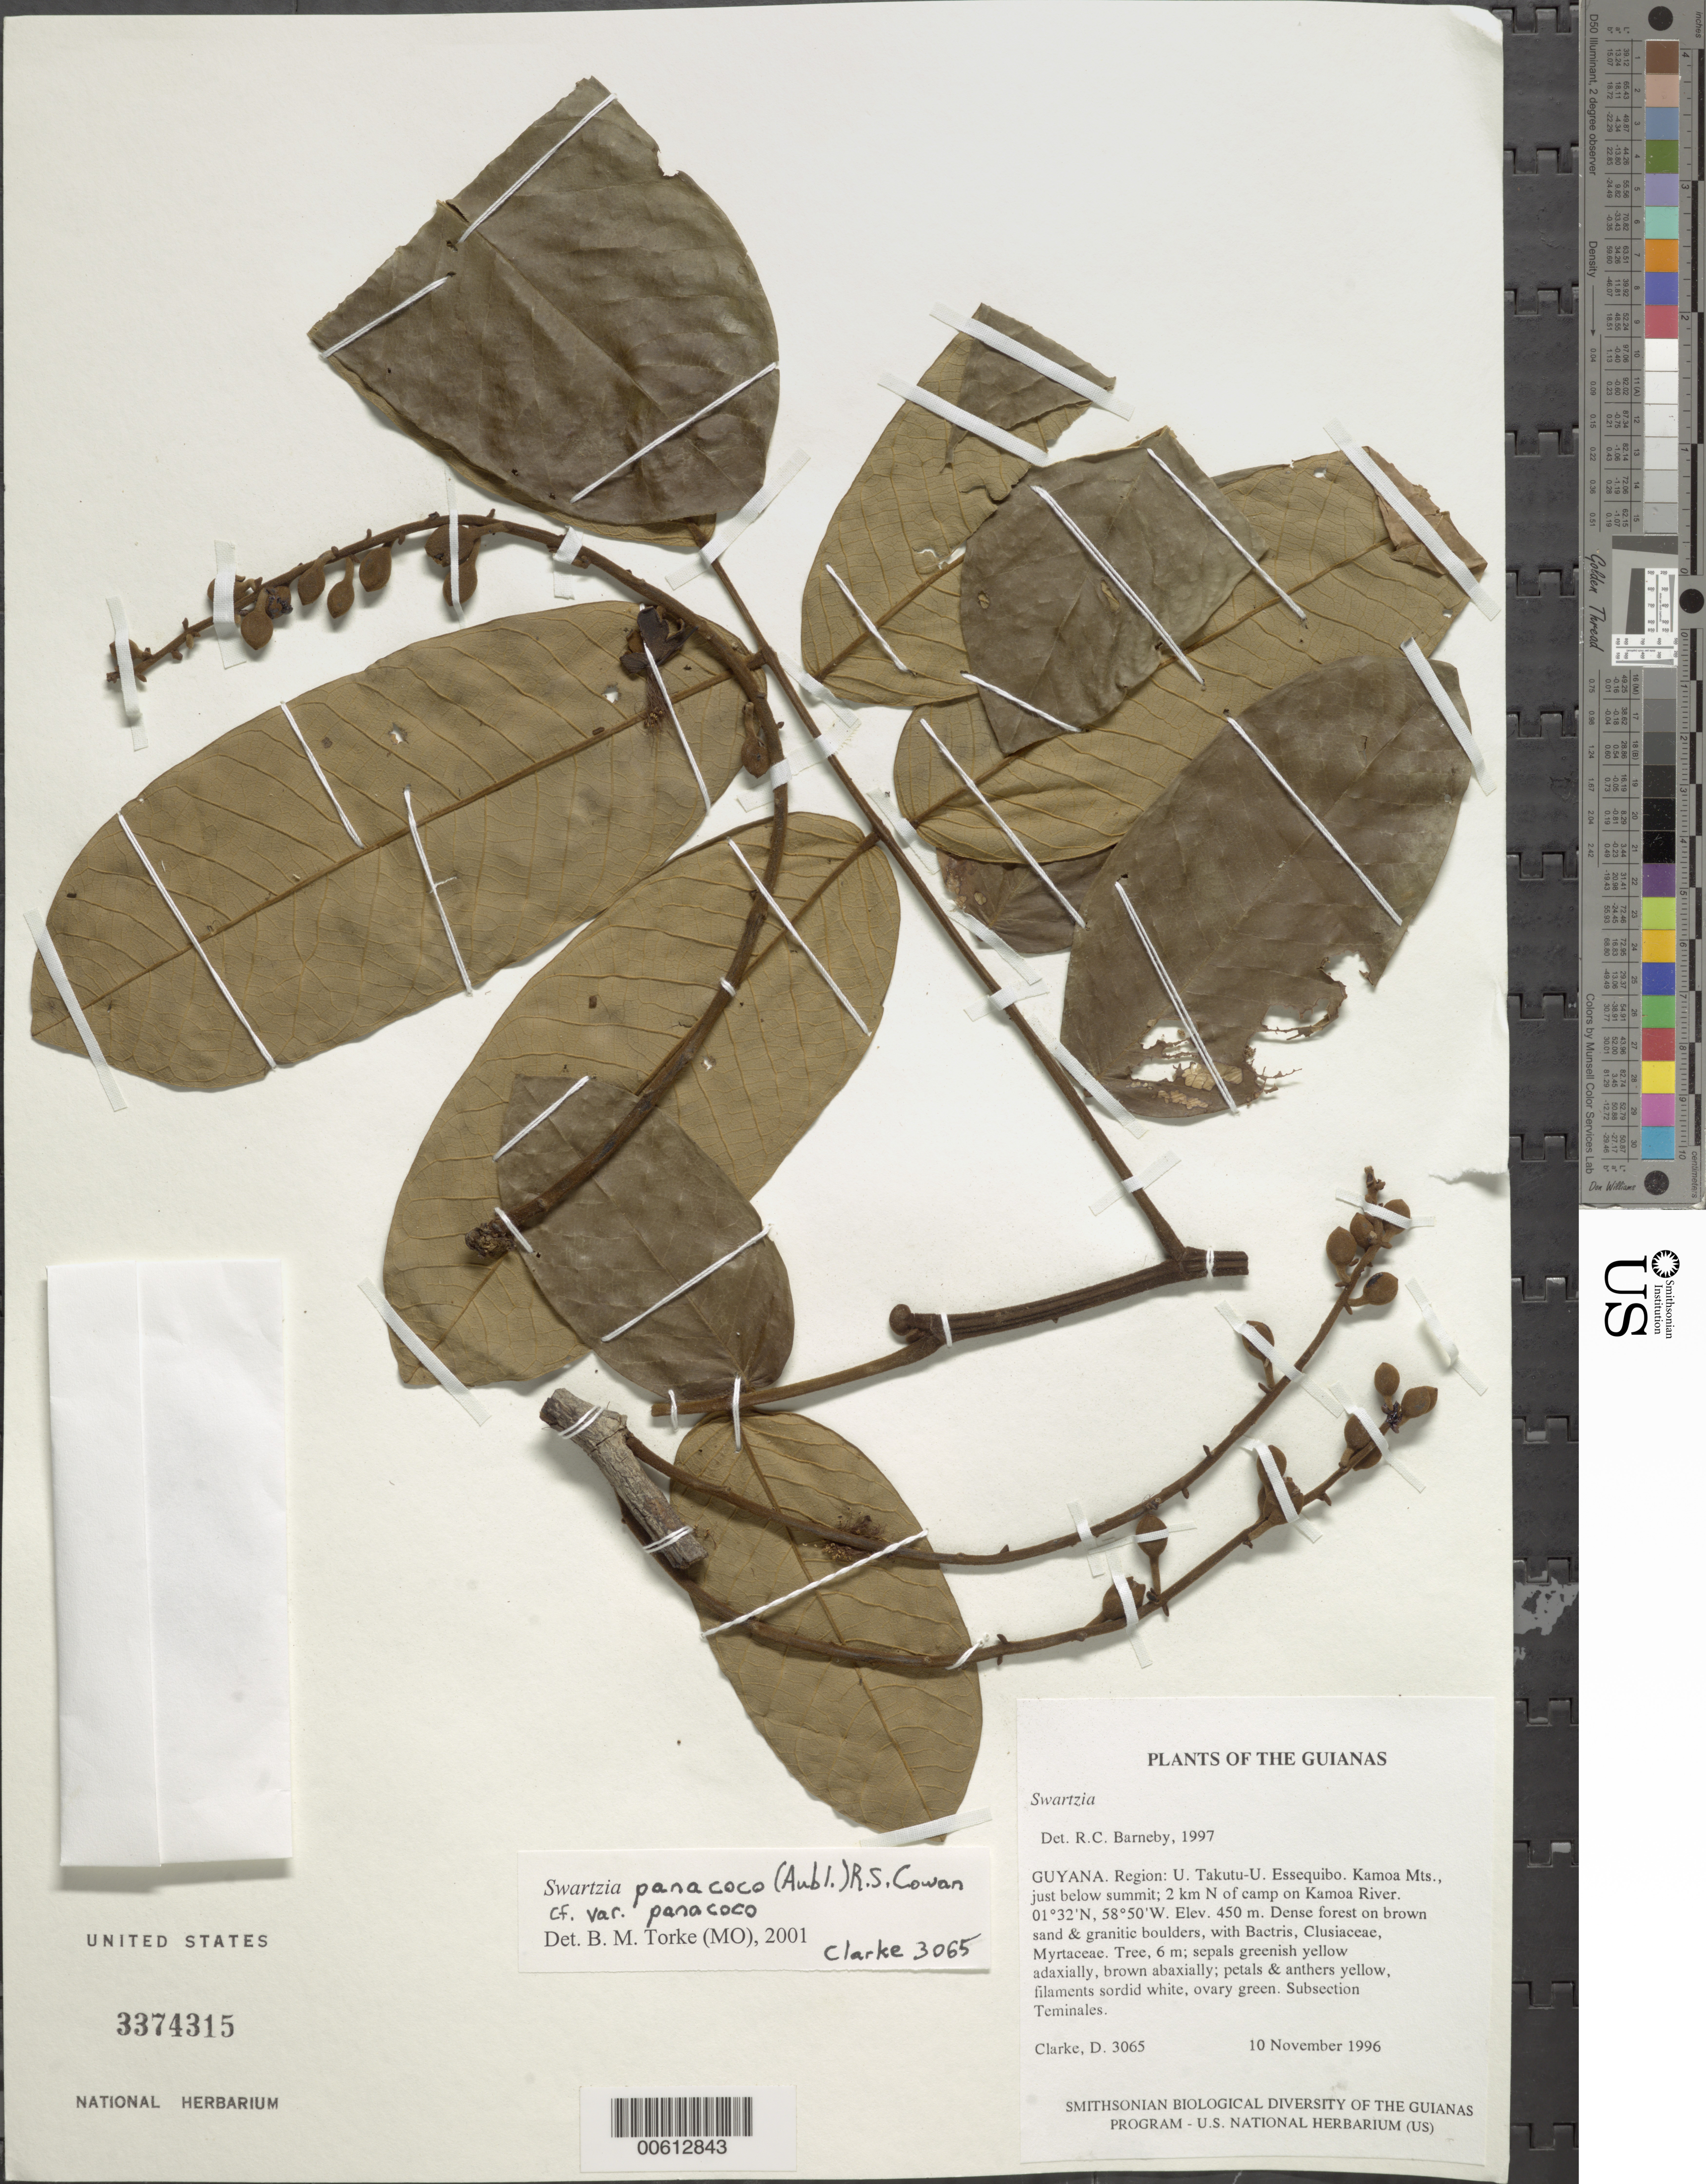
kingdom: Plantae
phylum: Tracheophyta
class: Magnoliopsida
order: Fabales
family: Fabaceae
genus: Swartzia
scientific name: Swartzia panacoco var. panacoco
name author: (Aubl.) R.S. Cowan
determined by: Torke, B. M., (MO)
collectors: H. D. Clarke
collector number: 3065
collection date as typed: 10 November 1996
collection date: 1996-11-10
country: Guyana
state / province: U. Takutu-U. Essequibo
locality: Kamoa Mts., just below summit; 2 km N of camp on Kamoa River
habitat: Dense forest on brown sand & granitic boulders, with Bactris, Clusiaceae, Myrtaceae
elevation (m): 450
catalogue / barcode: US 3374315